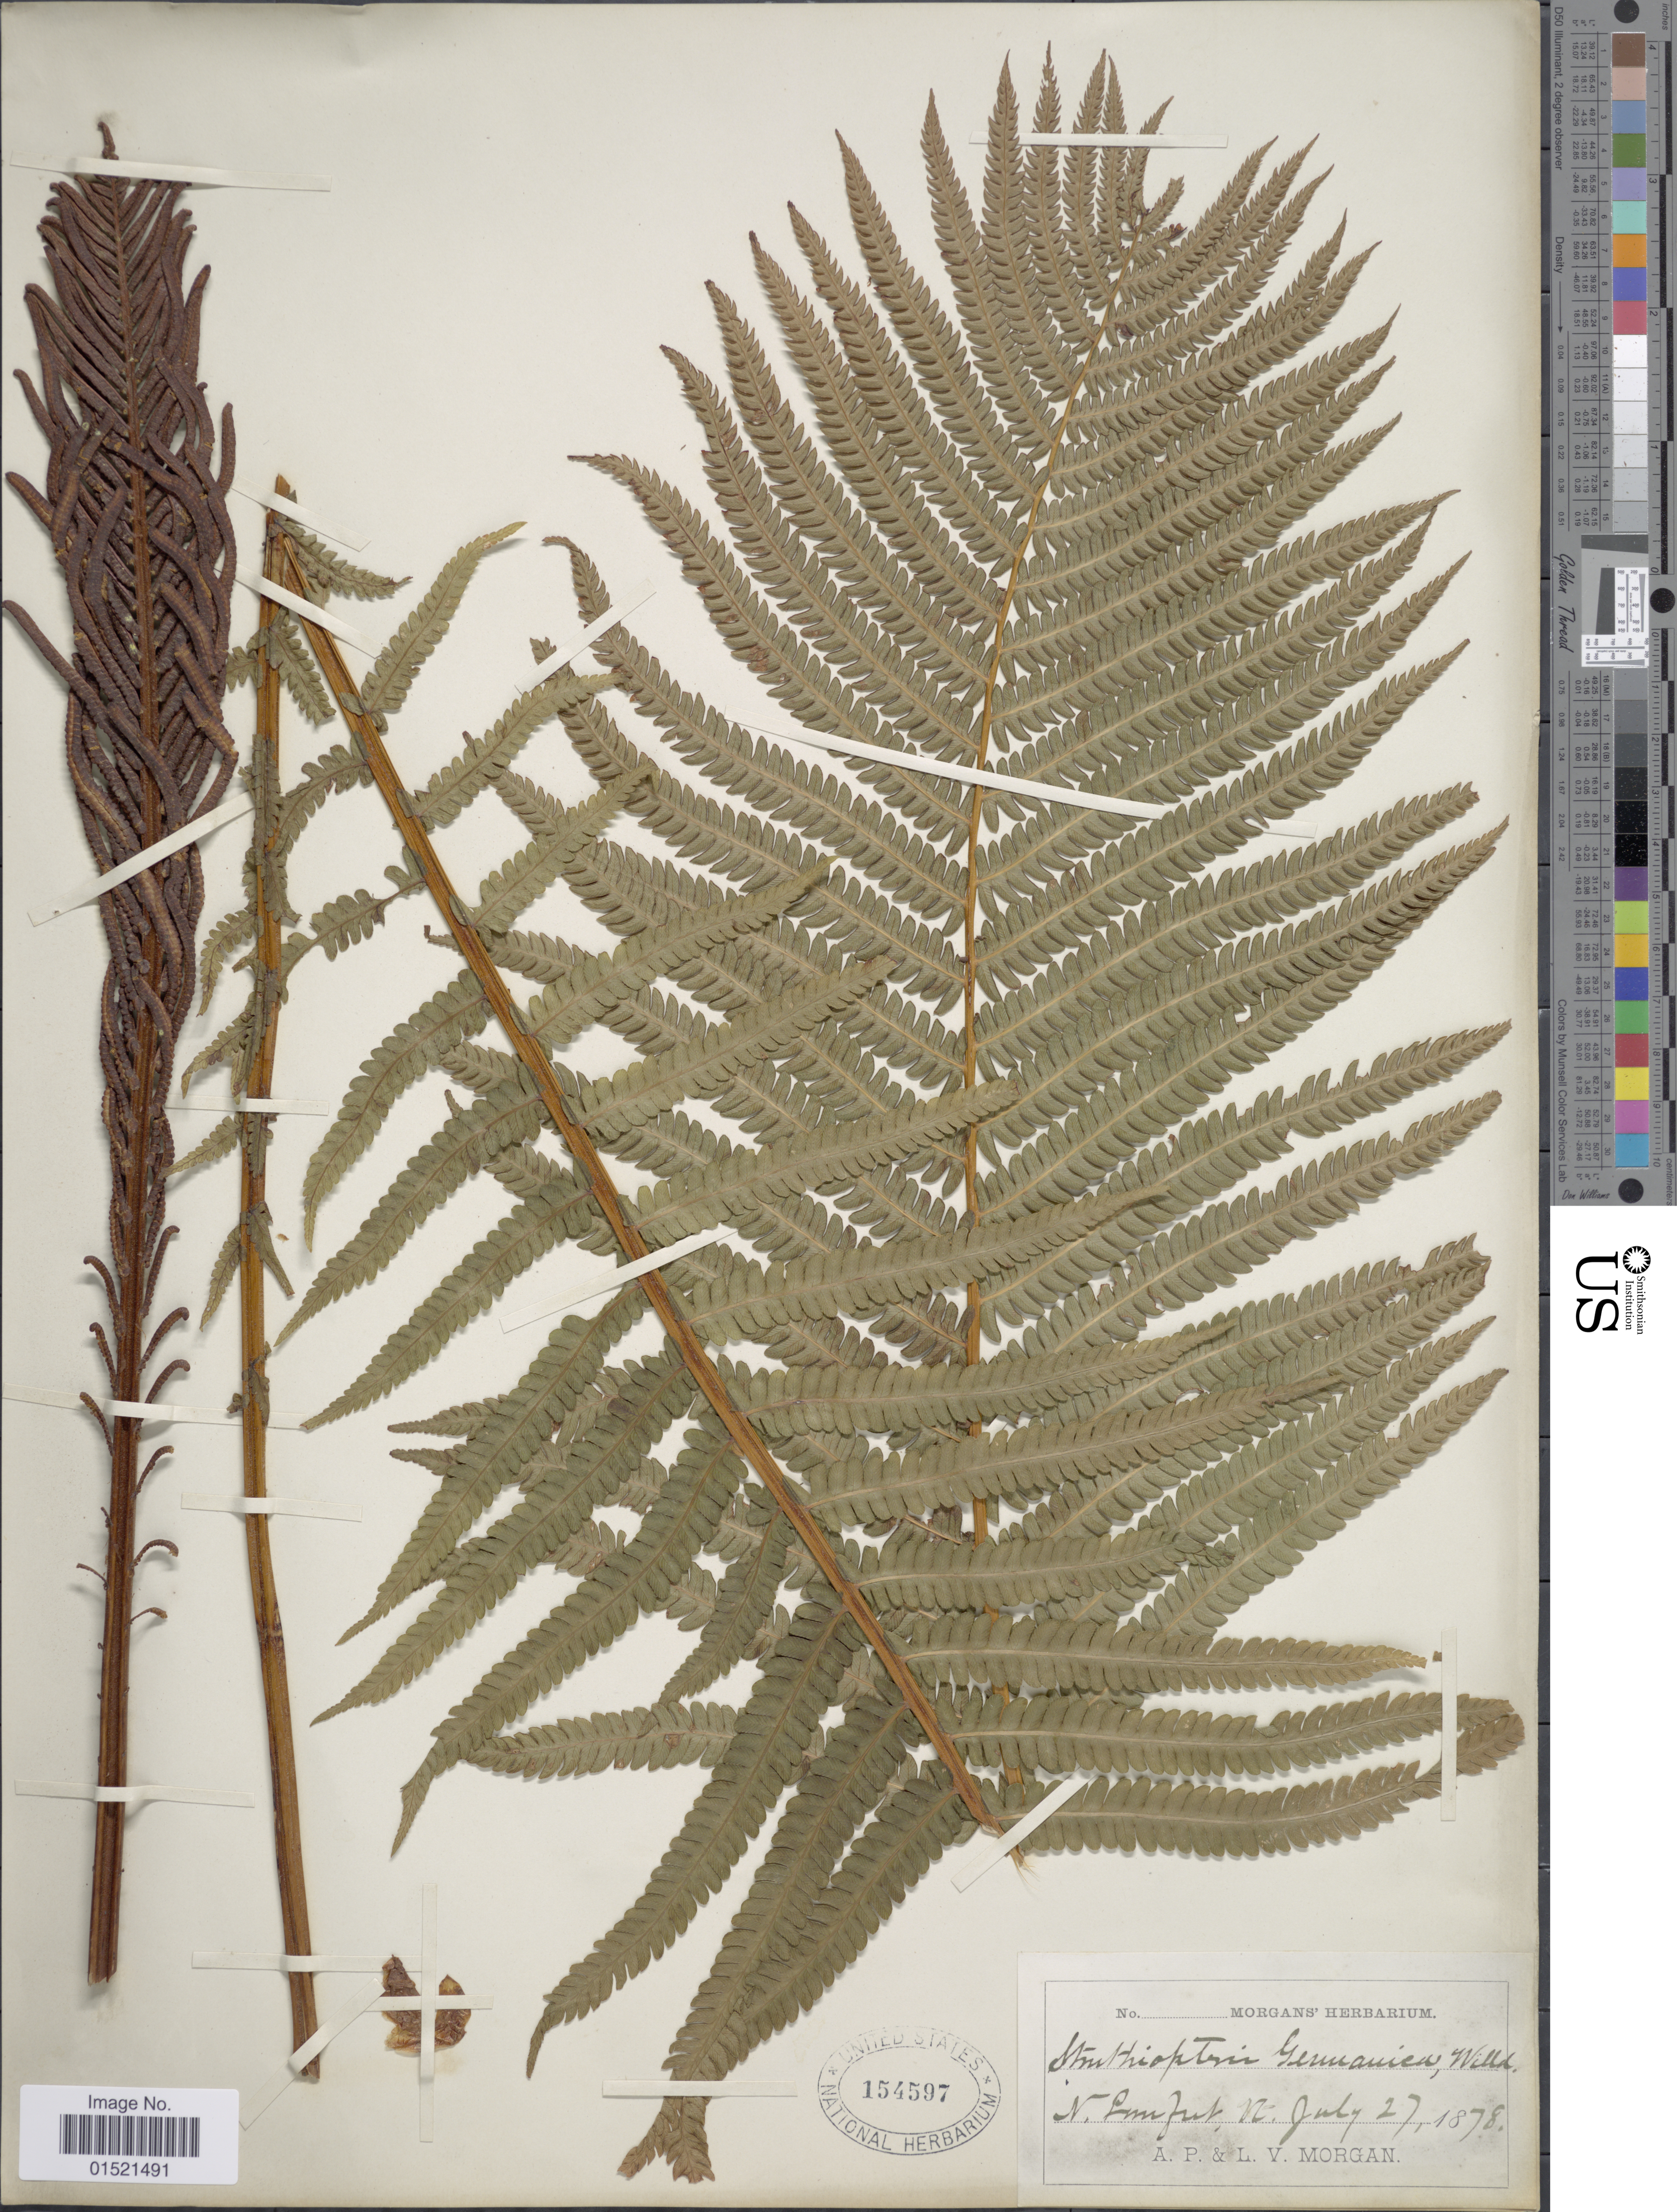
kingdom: Plantae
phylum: Tracheophyta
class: Polypodiopsida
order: Polypodiales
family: Onocleaceae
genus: Matteuccia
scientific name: Matteuccia struthiopteris var. pensylvanica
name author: (Willd.) C.V. Morton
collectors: A. Morgan & L. Morgan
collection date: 1878-07-27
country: United States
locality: N. Somerset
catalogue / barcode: US 154597